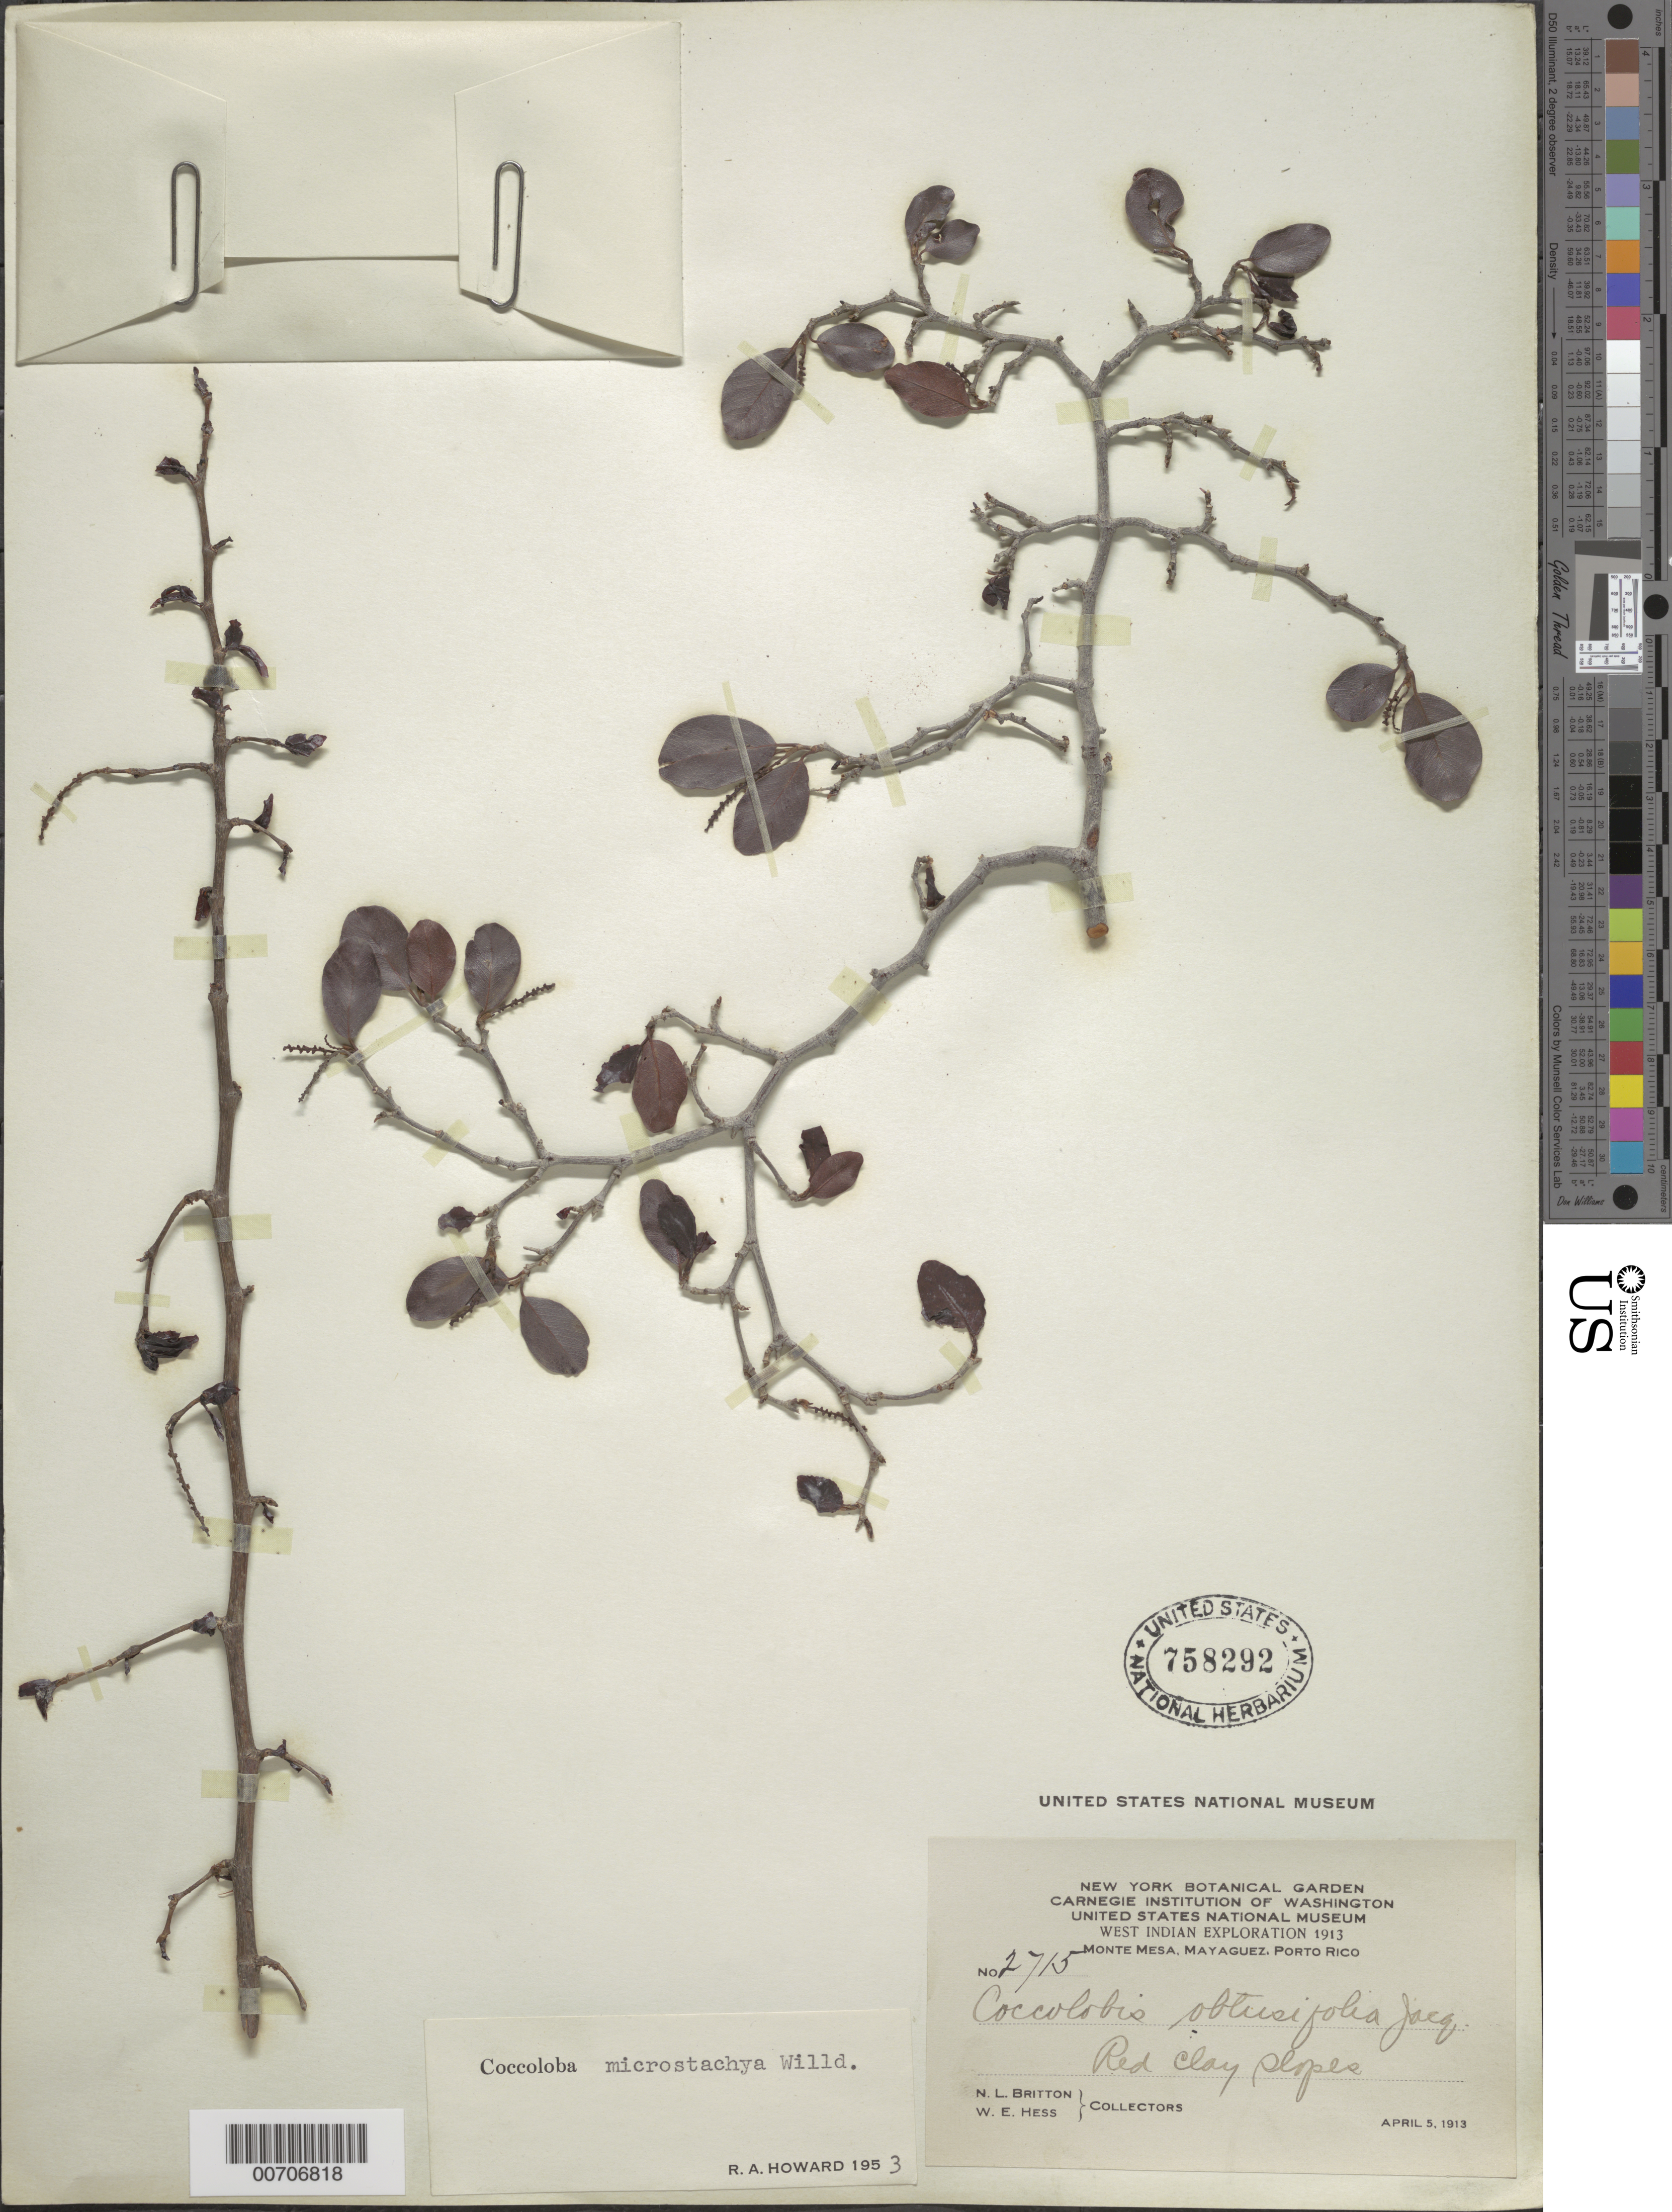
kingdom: Plantae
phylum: Tracheophyta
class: Magnoliopsida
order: Caryophyllales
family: Polygonaceae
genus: Coccoloba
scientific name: Coccoloba microstachya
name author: Willd.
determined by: Howard, R. A.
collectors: N. Britton & W. Hess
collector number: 2715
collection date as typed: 05 Apr 1913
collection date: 1913-04-05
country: Puerto Rico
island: Greater Antilles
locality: Monte Mesa, Mayaguez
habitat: Red clay slopes.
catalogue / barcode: US 758292